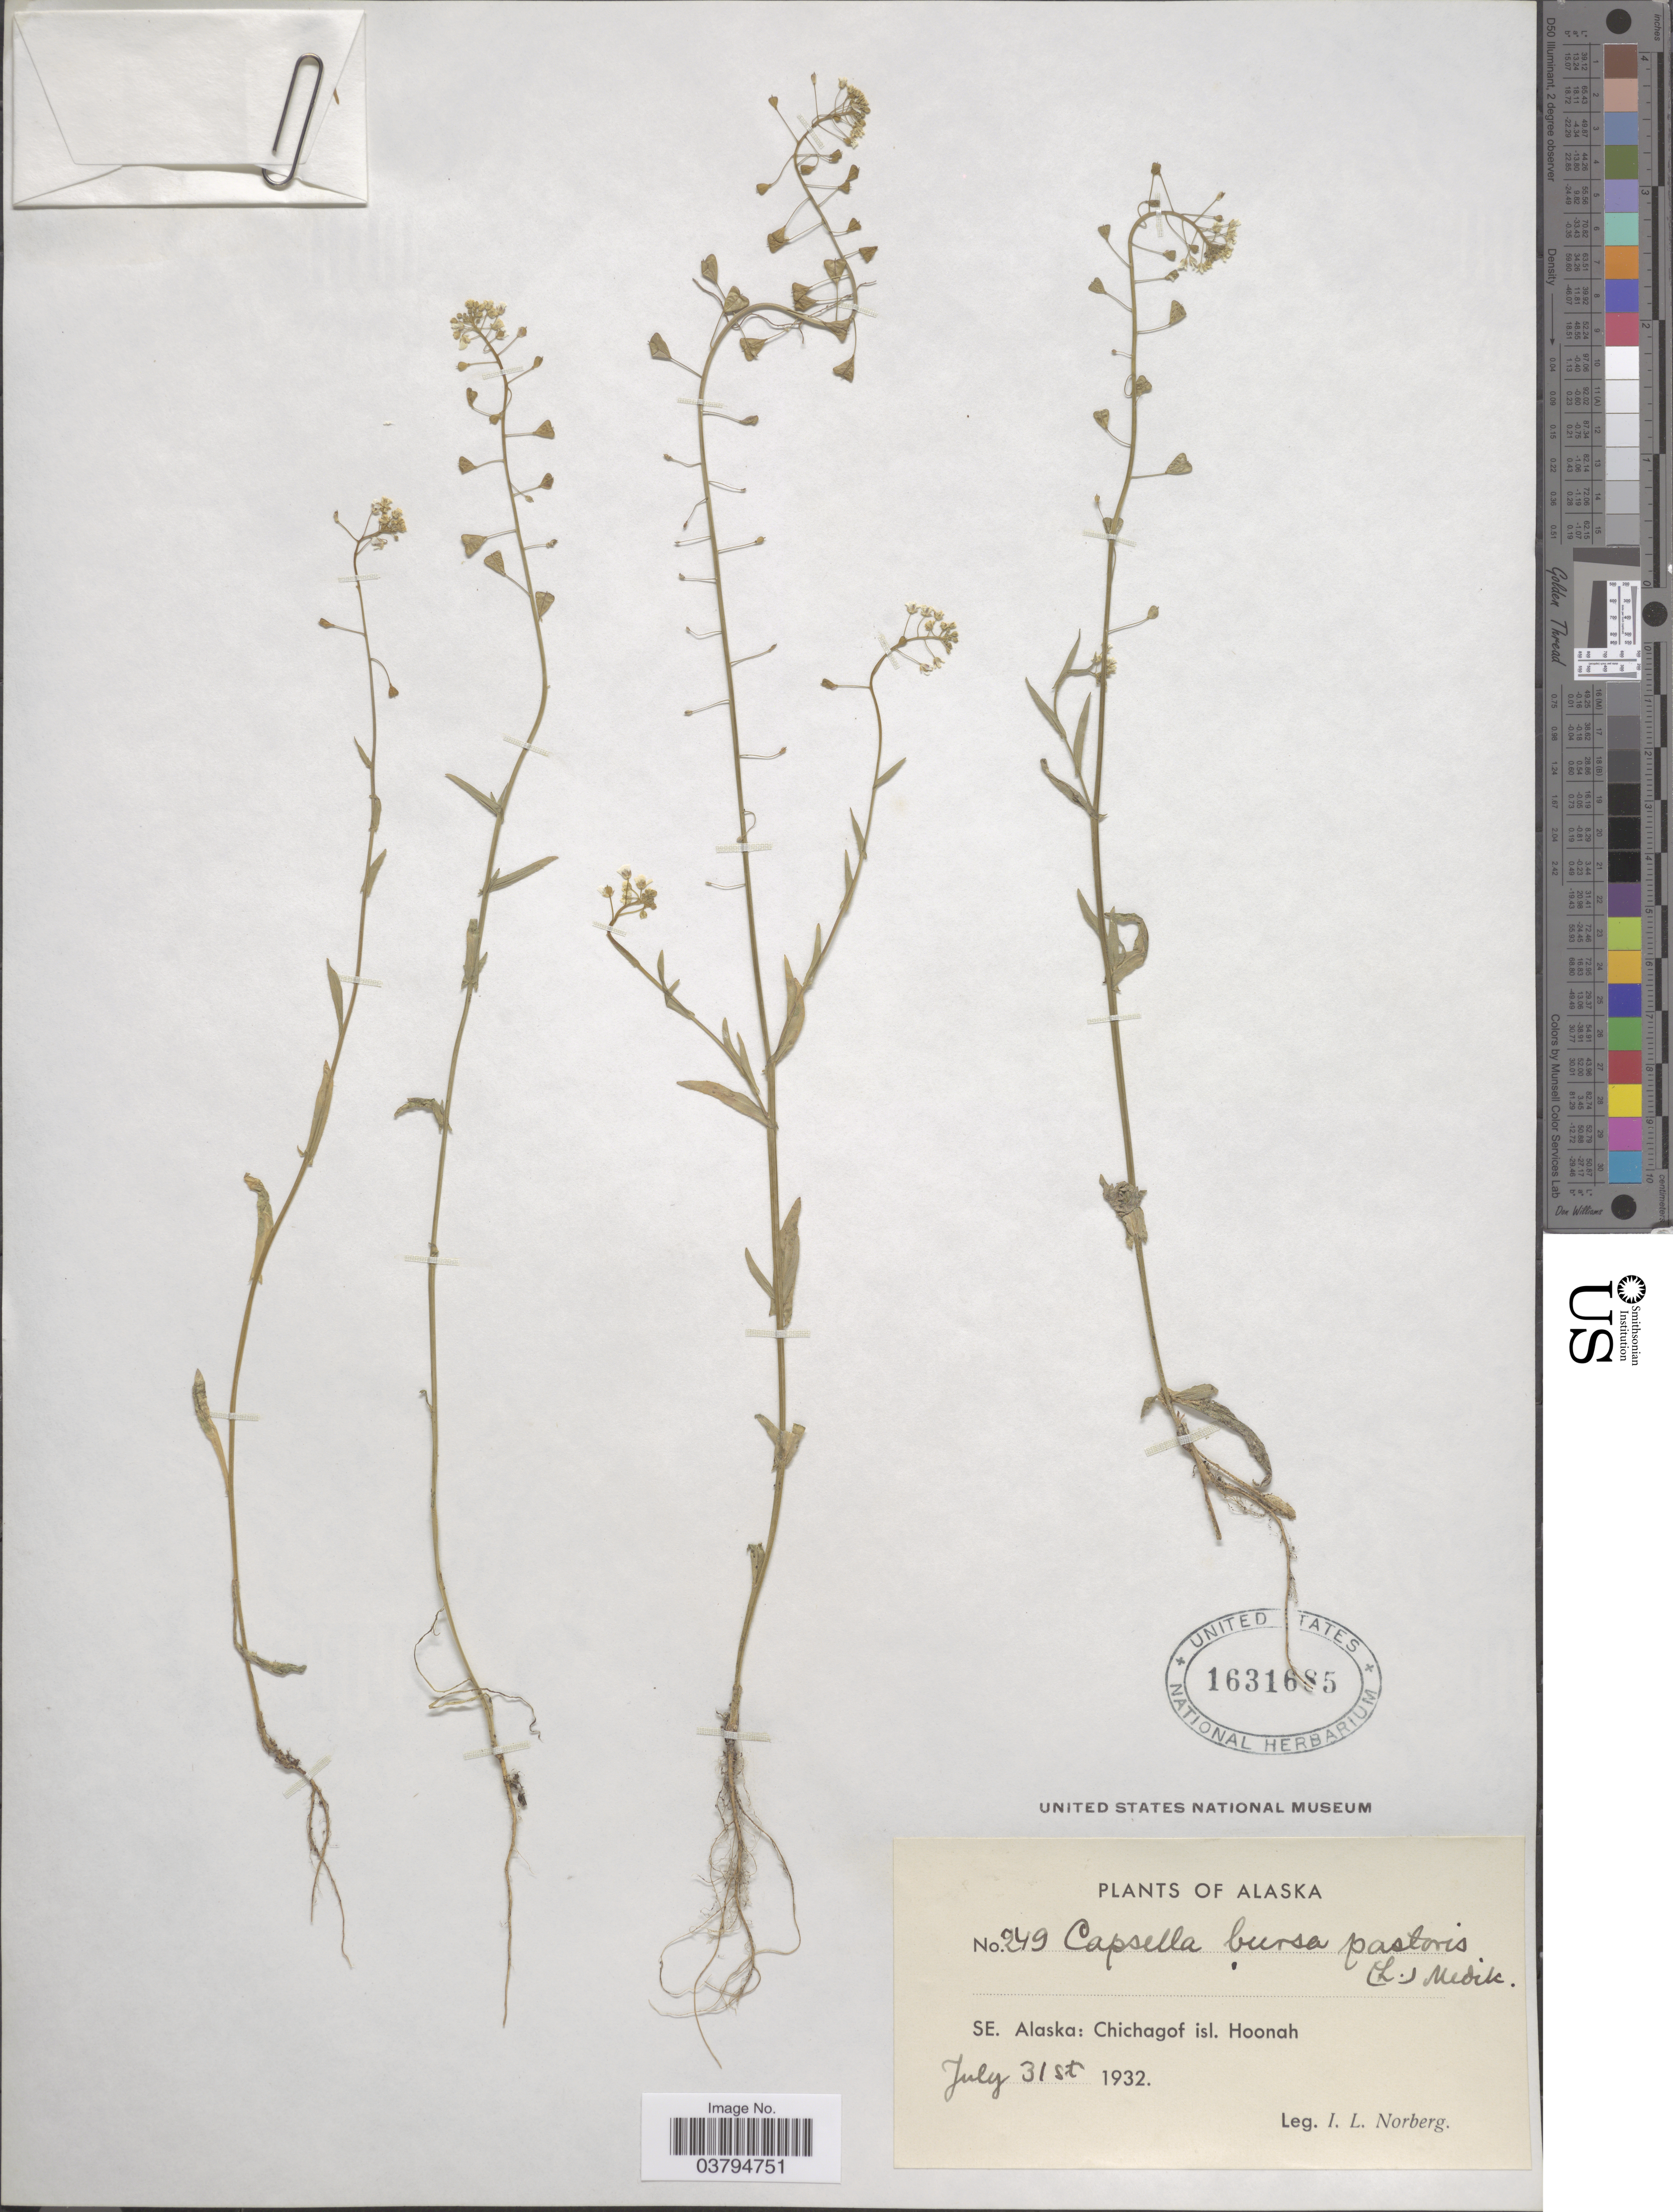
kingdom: Plantae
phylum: Tracheophyta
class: Magnoliopsida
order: Brassicales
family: Brassicaceae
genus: Capsella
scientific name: Capsella bursa-pastoris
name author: (L.) Medik.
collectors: I. Norberg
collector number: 249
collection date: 1932-07-31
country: United States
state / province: Alaska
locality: SE. Alaska: Chichagof isl. Hoonah.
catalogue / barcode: US 1631685